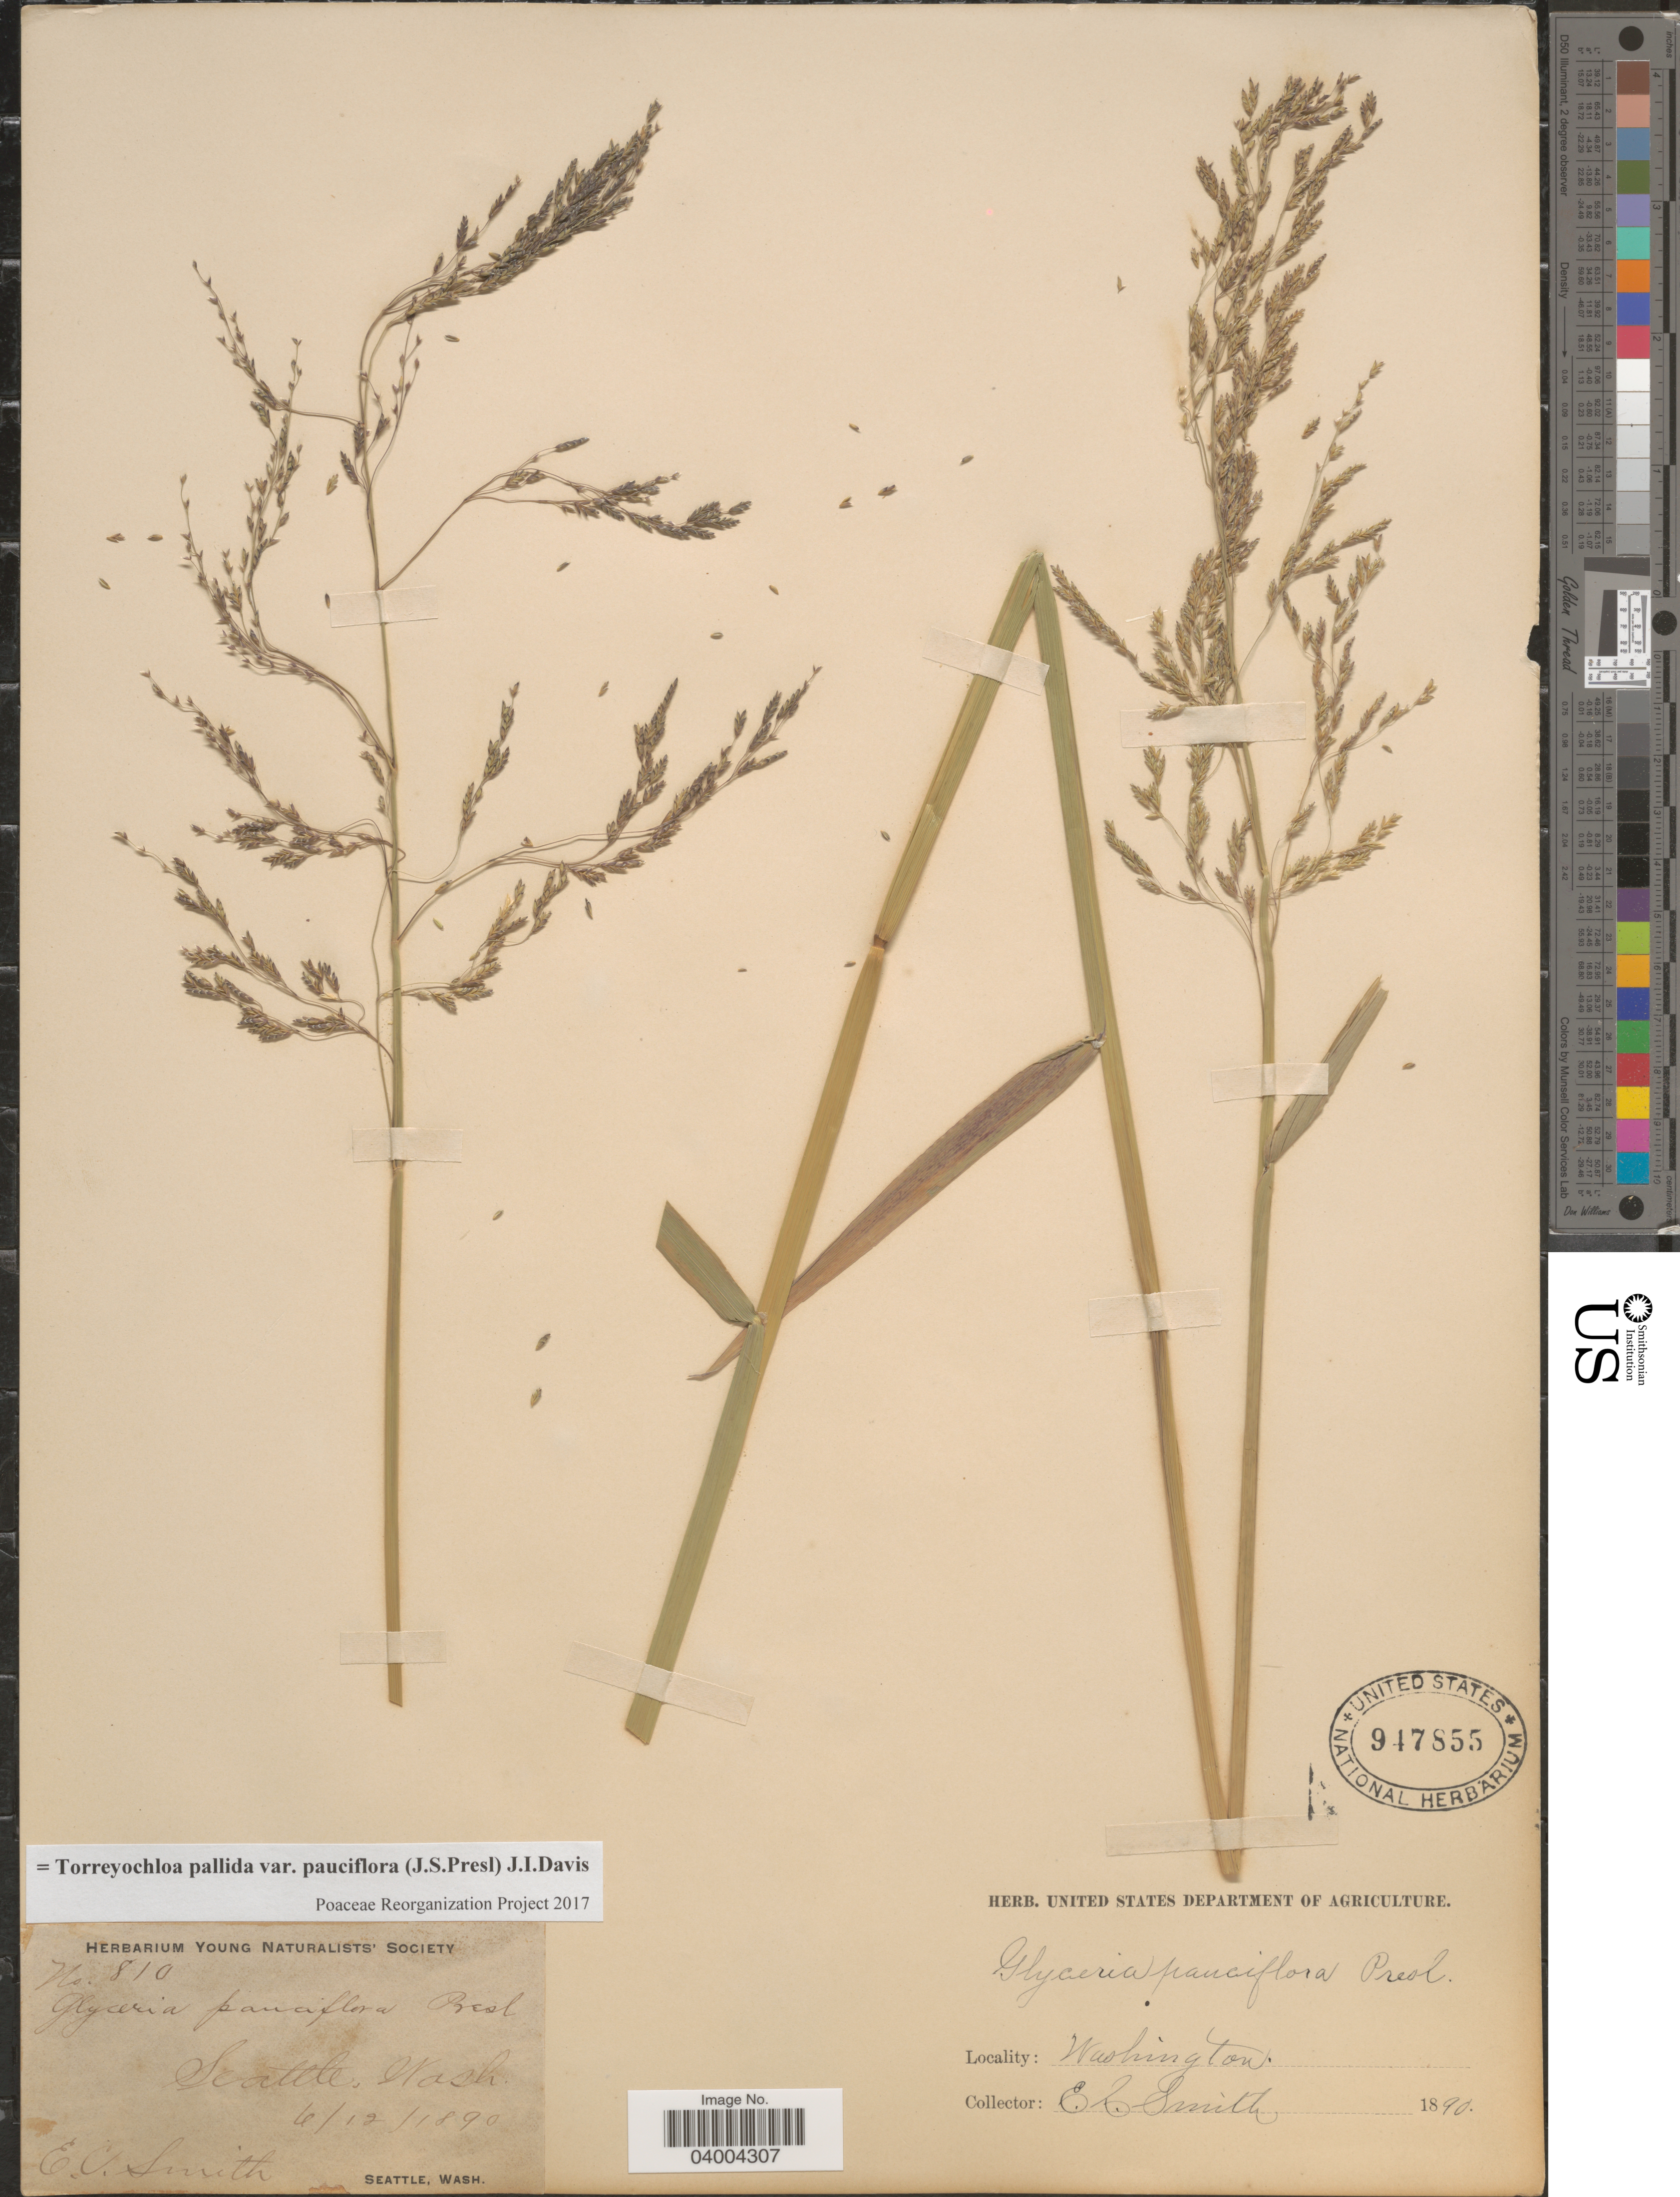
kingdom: Plantae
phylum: Tracheophyta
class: Liliopsida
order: Poales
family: Poaceae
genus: Torreyochloa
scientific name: Torreyochloa pallida var. pauciflora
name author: (J. Presl) J.I. Davis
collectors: E. Smith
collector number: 810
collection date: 1890-06-12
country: United States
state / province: Washington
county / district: King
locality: Seattle.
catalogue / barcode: US 947855